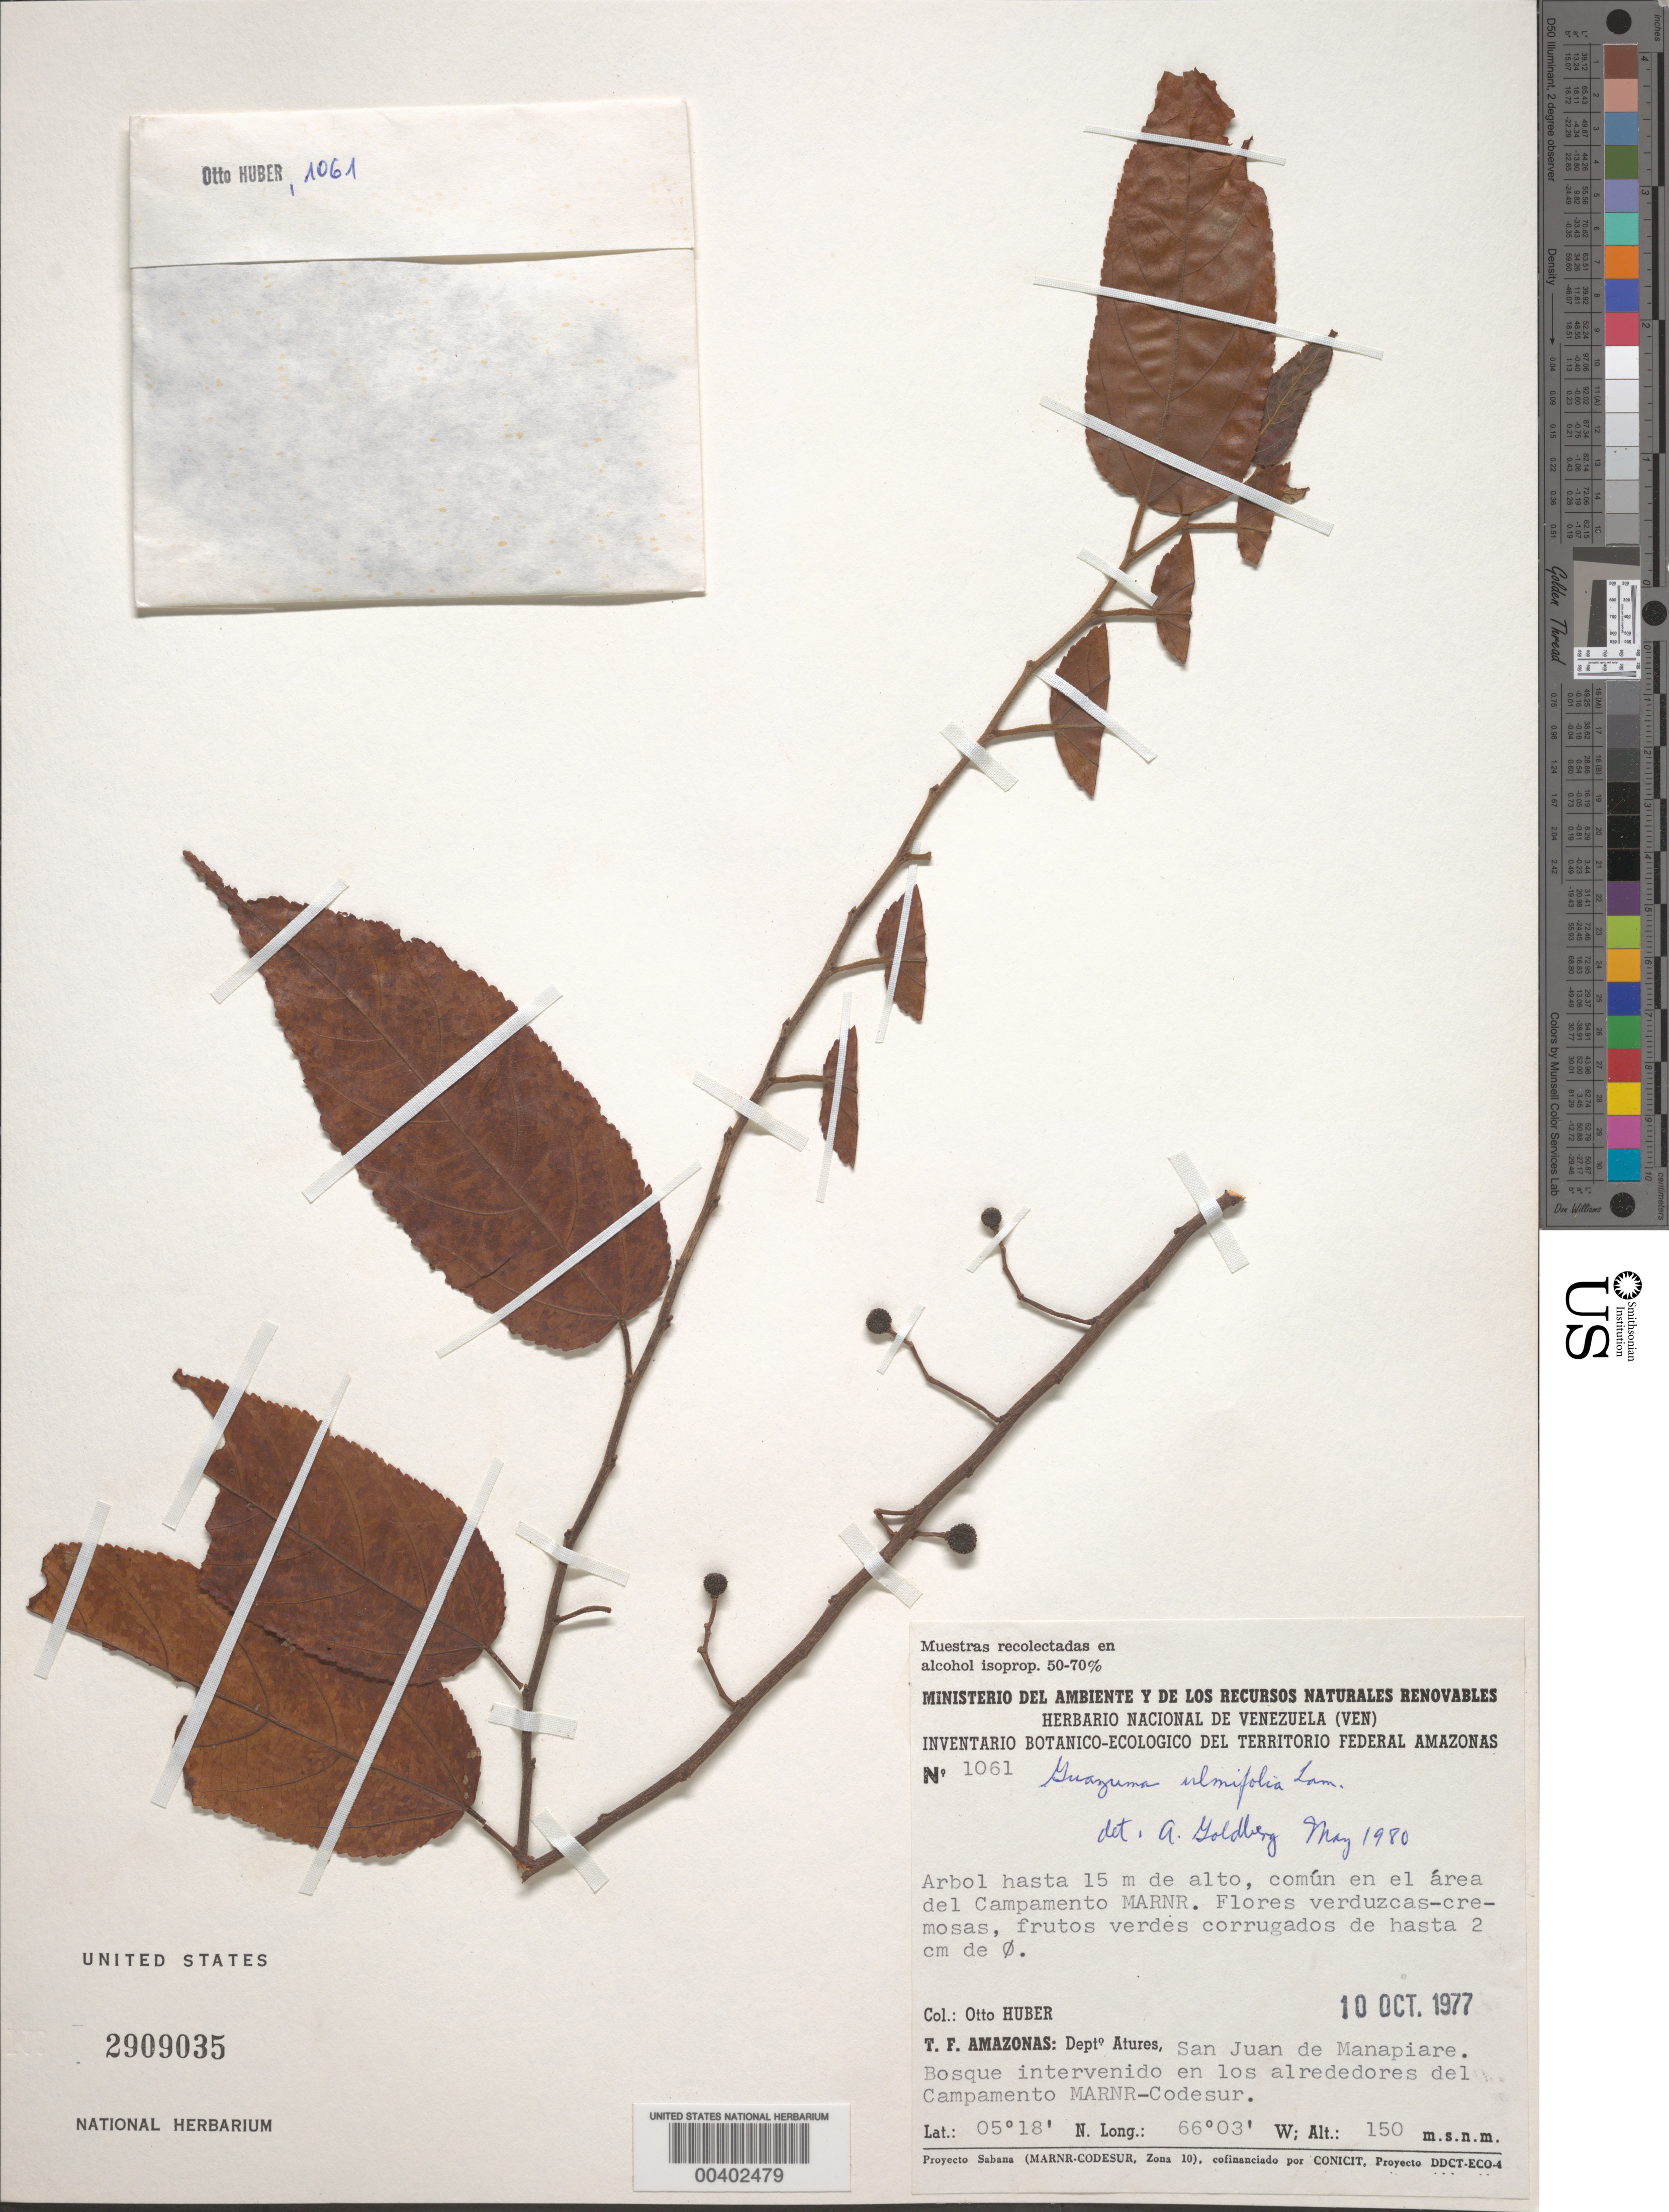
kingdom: Plantae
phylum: Tracheophyta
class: Magnoliopsida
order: Malvales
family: Malvaceae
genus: Guazuma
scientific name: Guazuma ulmifolia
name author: Lam.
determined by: Goldberg, Aaron, (US), NMNH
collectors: O. Huber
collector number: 1061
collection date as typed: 10 Oct 1977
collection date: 1977-10-10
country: Venezuela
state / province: Amazonas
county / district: Atures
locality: San Juan de Manapiare. Bosque intervenido en los alrededores del Campamento MARNR-Codesur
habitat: Bosque.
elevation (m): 150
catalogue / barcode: US 2909035